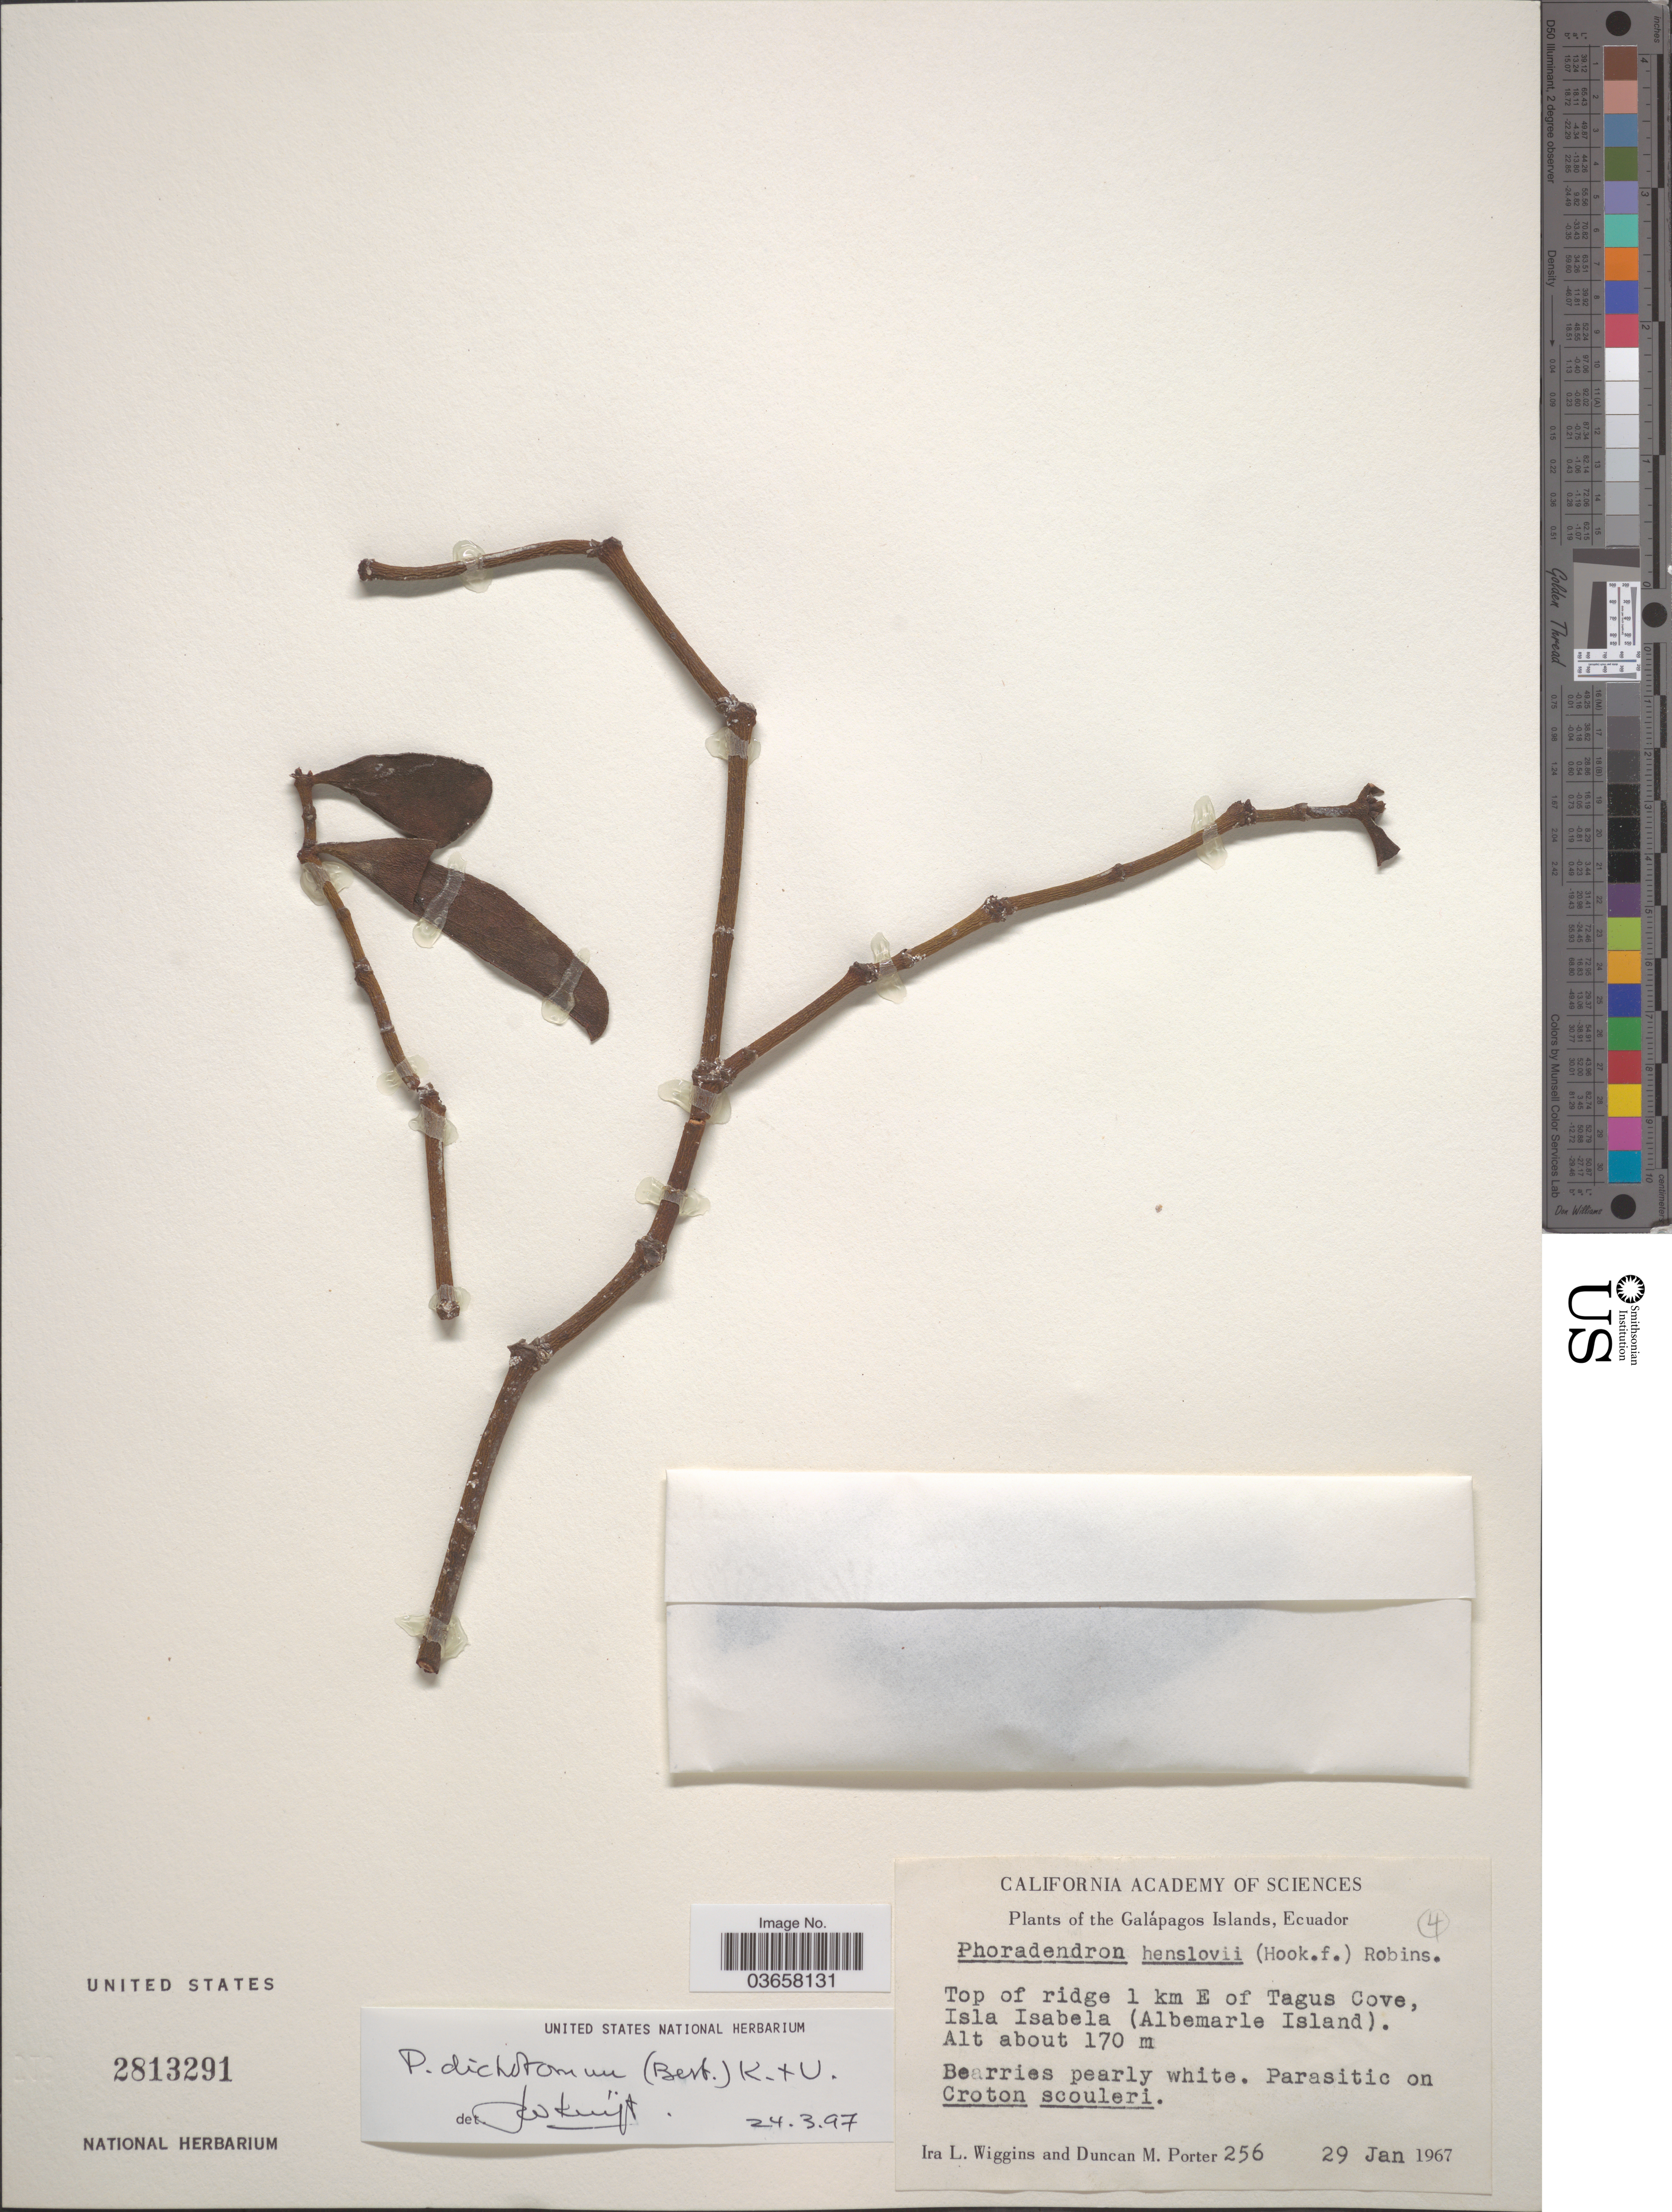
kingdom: Plantae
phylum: Tracheophyta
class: Magnoliopsida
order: Santalales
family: Viscaceae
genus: Phoradendron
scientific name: Phoradendron dichotomum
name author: (D. Don) Ettingsh.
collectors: I. L. Wiggins & D. M. Porter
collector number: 256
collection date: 1967-01-29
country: Ecuador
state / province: Colón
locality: The Galápagos Islands. Top of ridge 1 km E of Tagus Cove, Isla Isabela (Albemarle Island).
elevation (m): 170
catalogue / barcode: US 2813291